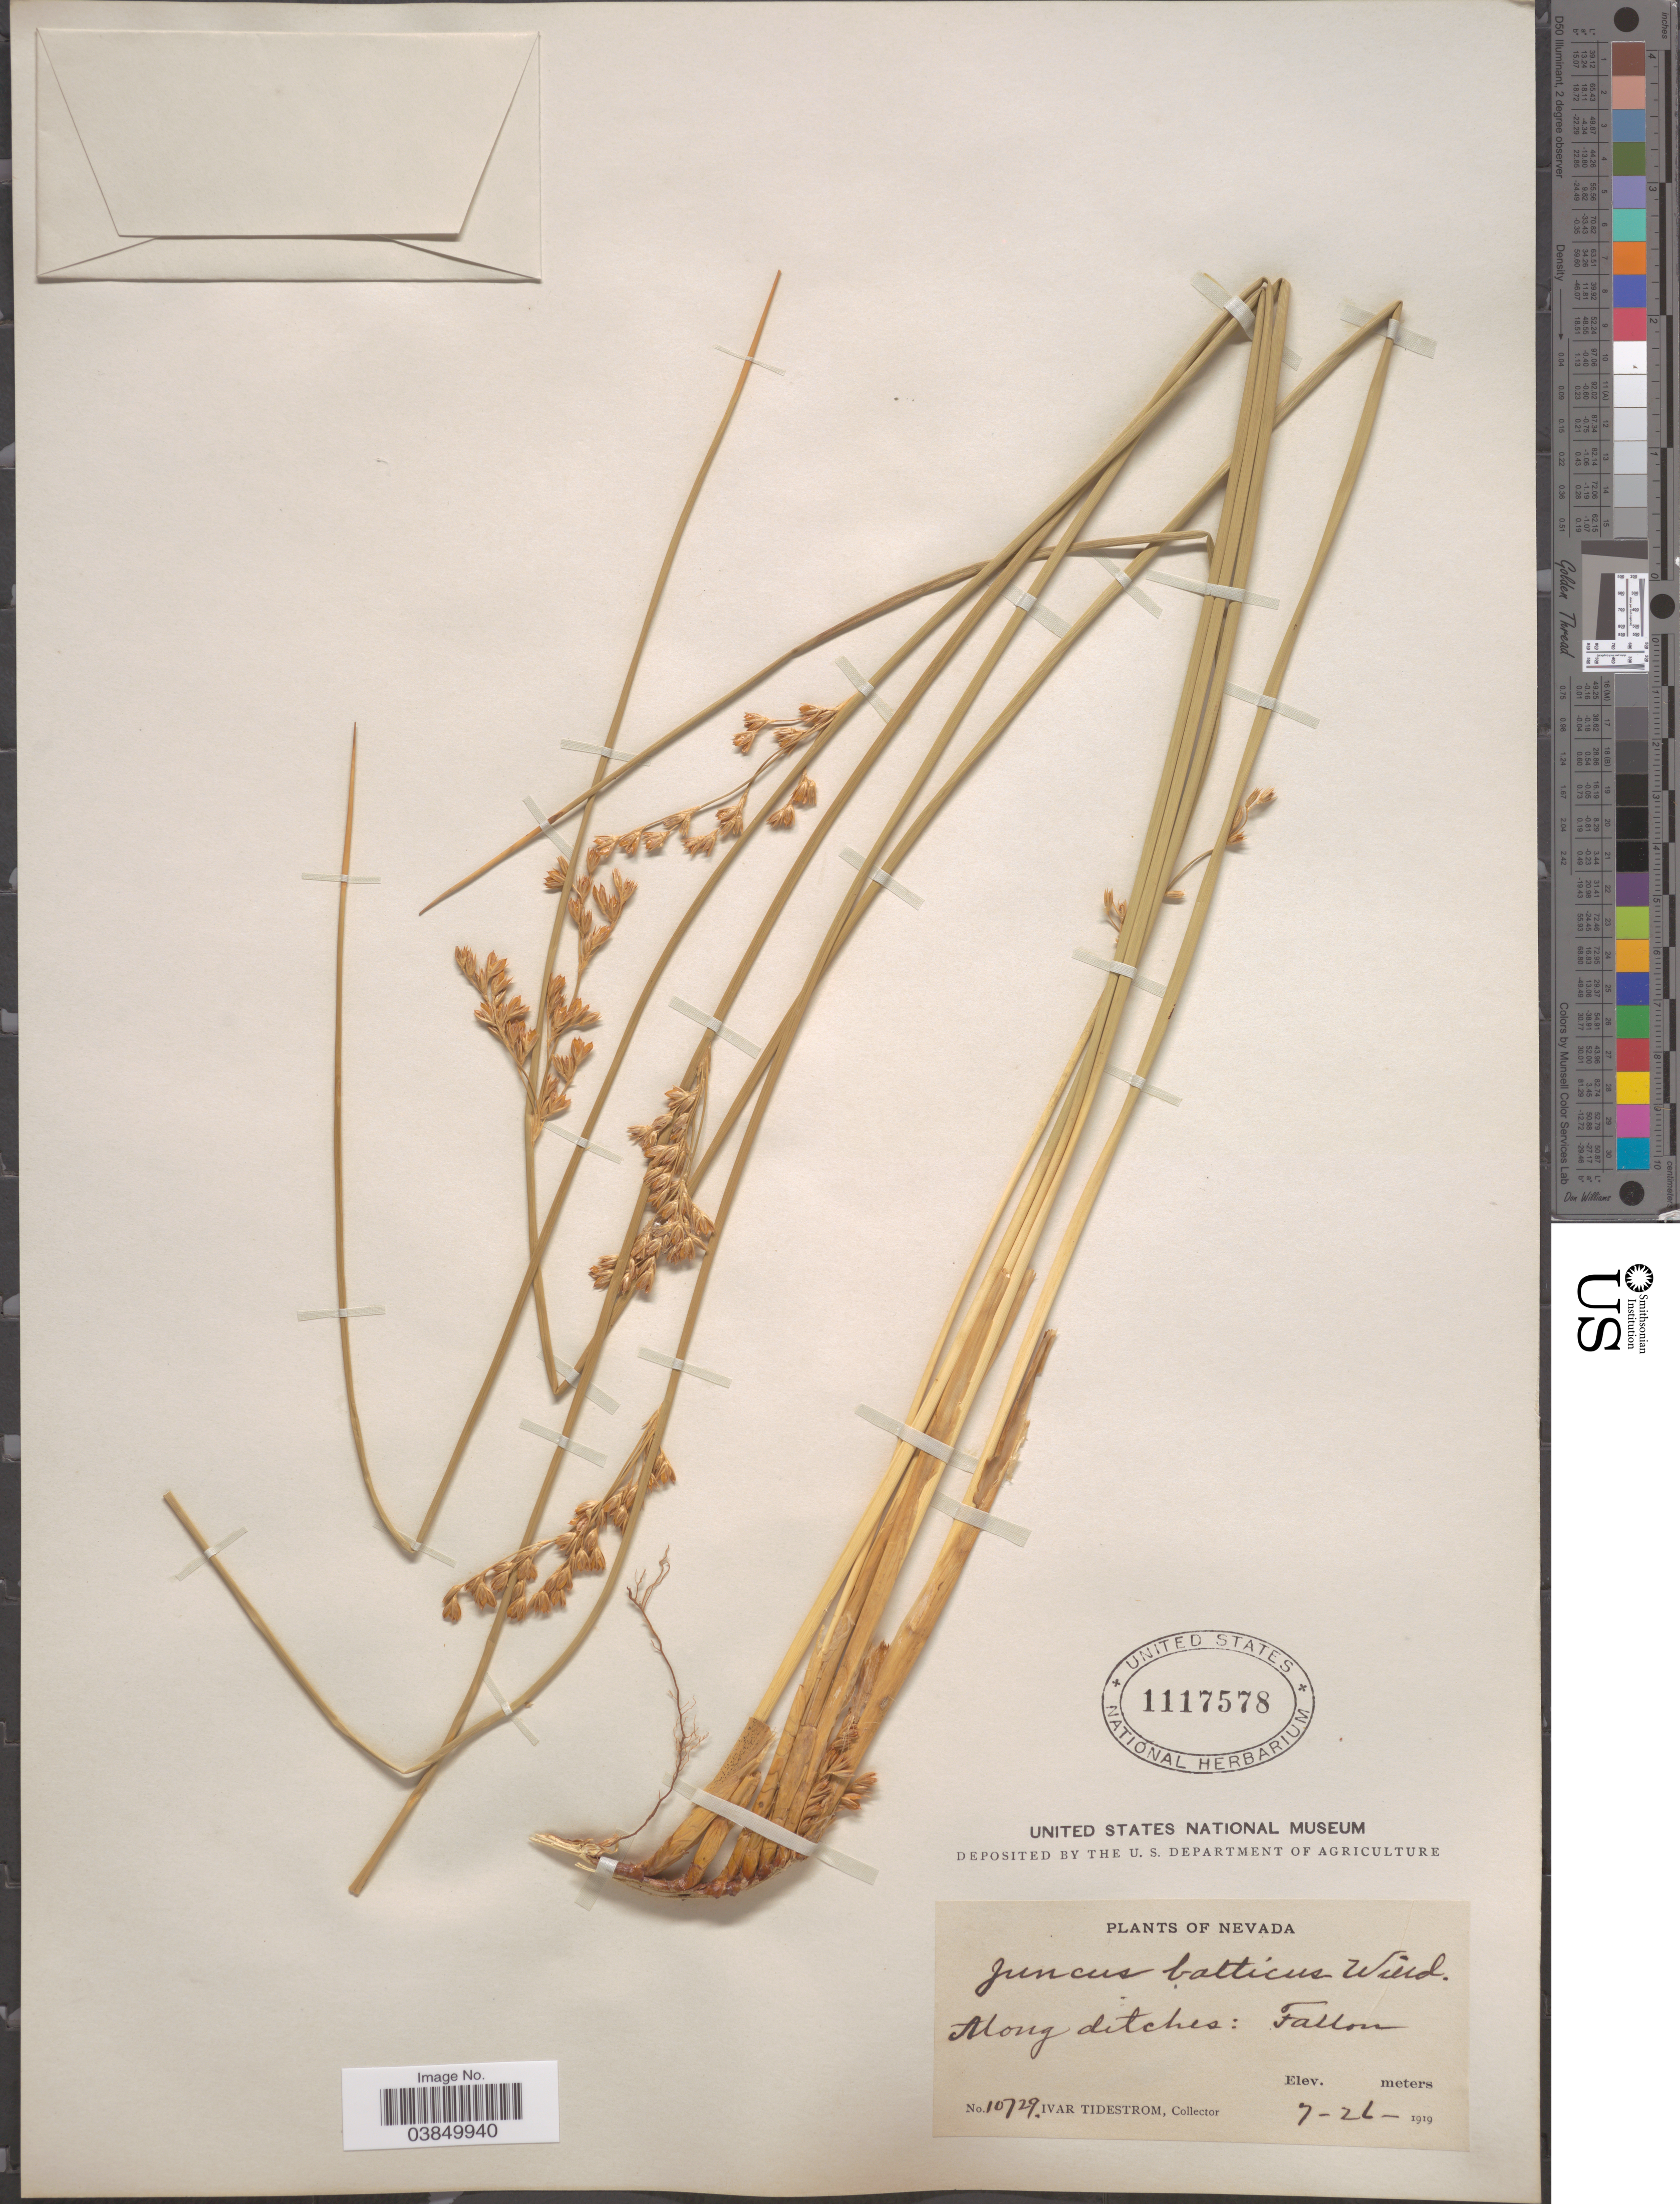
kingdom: Plantae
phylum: Tracheophyta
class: Liliopsida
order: Poales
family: Juncaceae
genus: Juncus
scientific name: Juncus balticus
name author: Willd.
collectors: I. F. Tidestrom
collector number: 10729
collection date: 1919-07-26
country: United States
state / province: Nevada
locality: Along ditches : Fallon.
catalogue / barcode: US 1117578